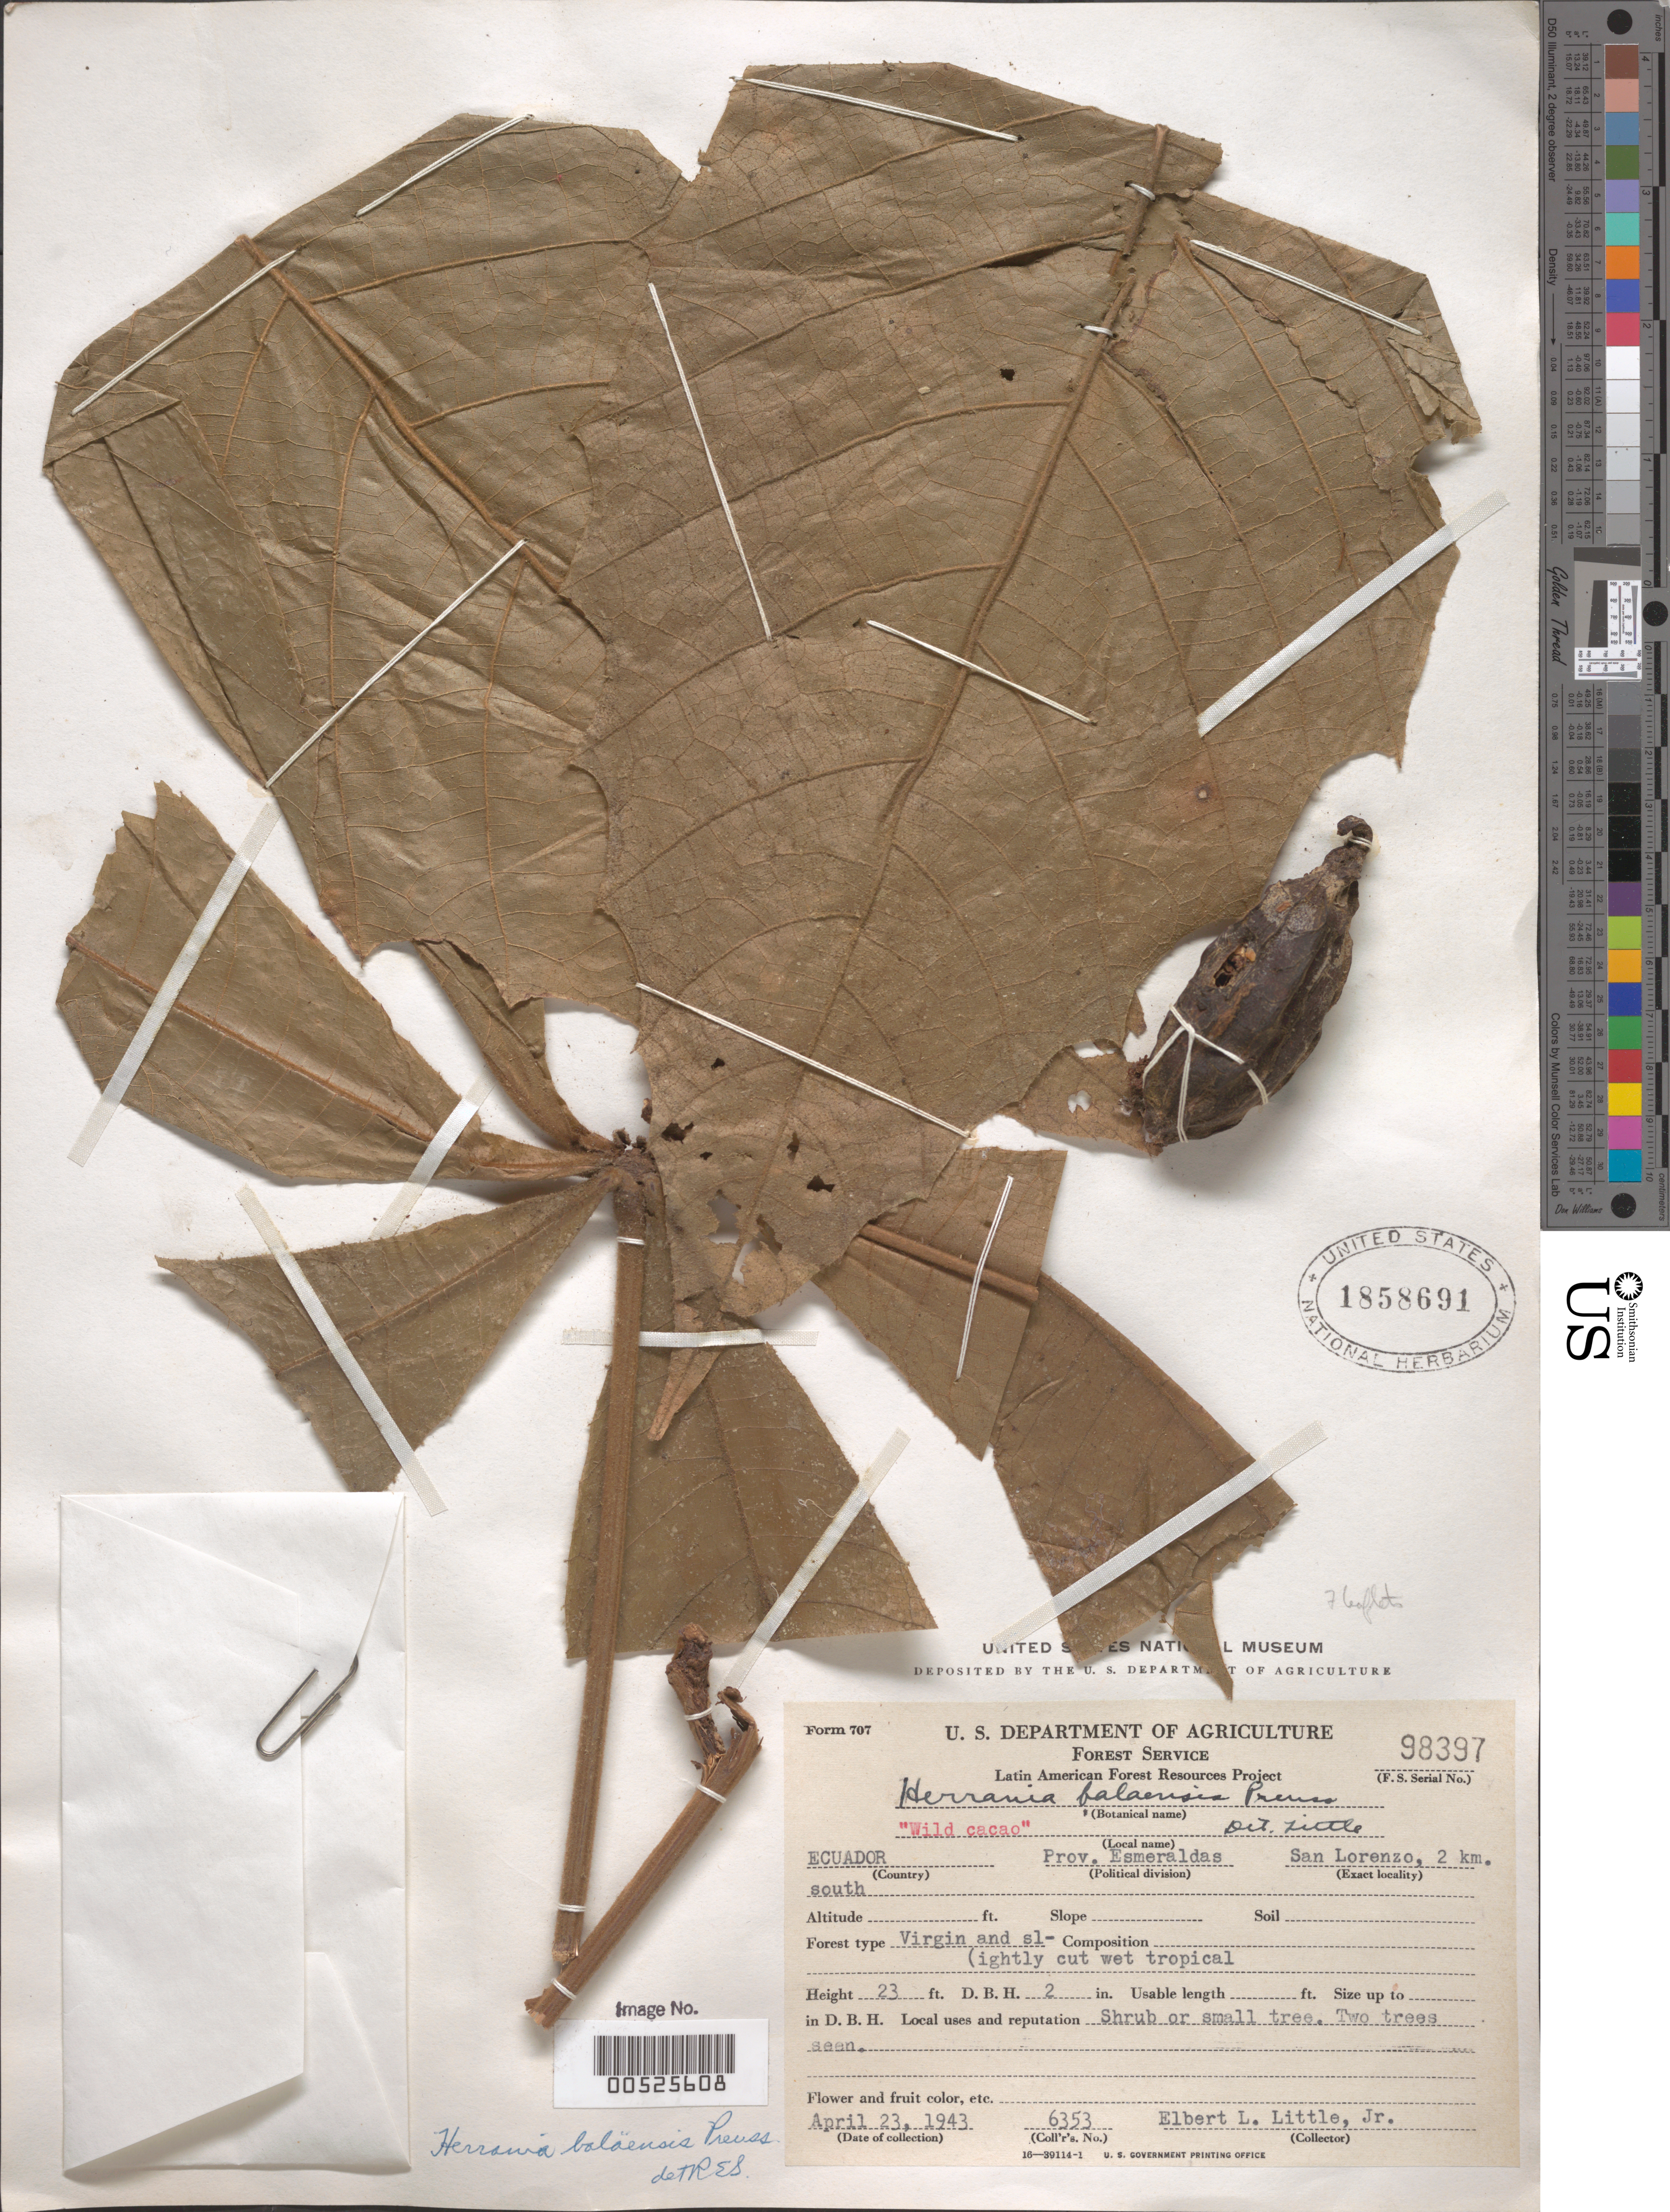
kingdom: Plantae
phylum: Tracheophyta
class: Magnoliopsida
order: Malvales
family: Malvaceae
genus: Theobroma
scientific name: Theobroma pulcherrimum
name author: (Goudot) De Wild.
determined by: Dorr, Laurence J., Curator (BOT), Smithsonian Institution - National Museum of Natural History (UNITED STATES)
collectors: E. L. Little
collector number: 6353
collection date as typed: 23 Apr 1943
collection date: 1943-04-23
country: Ecuador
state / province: Esmeraldas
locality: San Lorenzo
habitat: Virgin and slightly cut wet tropical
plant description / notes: Common name: Wild Cacao; NY, US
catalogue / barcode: US 1858691